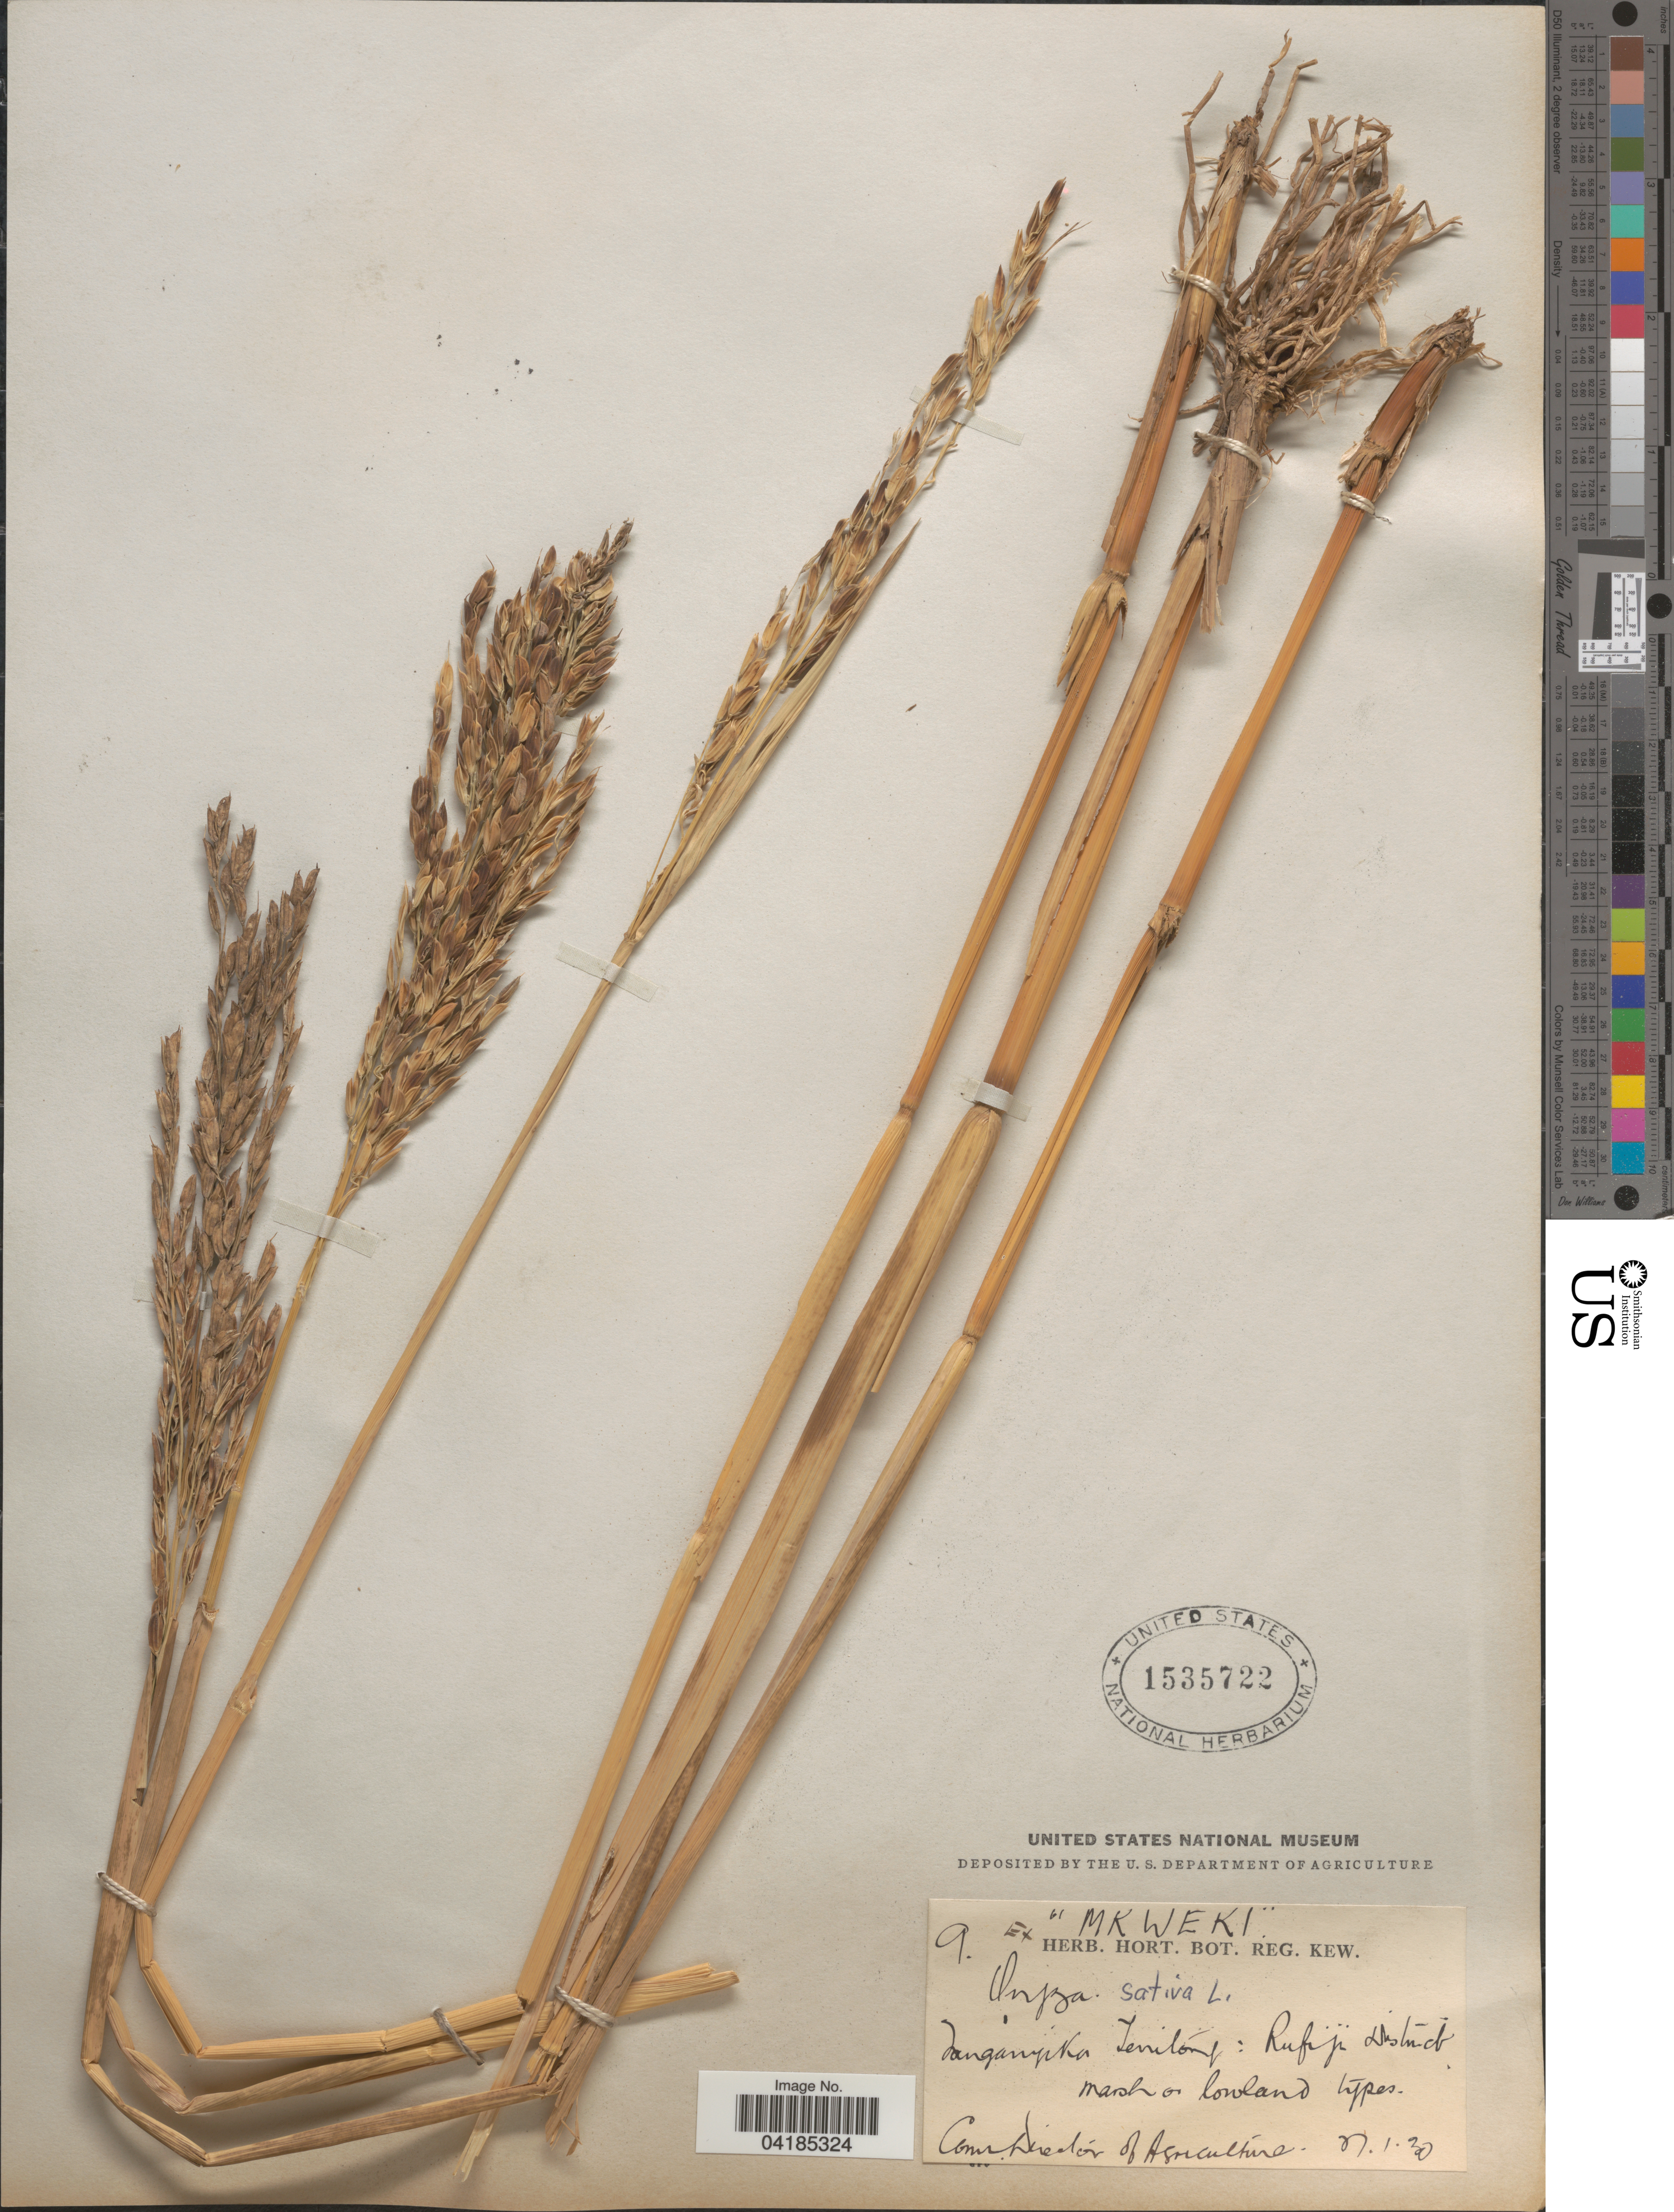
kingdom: Plantae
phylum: Tracheophyta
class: Liliopsida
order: Poales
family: Poaceae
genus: Oryza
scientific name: Oryza sativa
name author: L.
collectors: ex herb. Hort. Reg. Kew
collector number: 9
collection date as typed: Transcribed d/m/y: 27/1/30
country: Tanzania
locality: Tanganyika Territory: Rufiji District.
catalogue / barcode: US 1535722